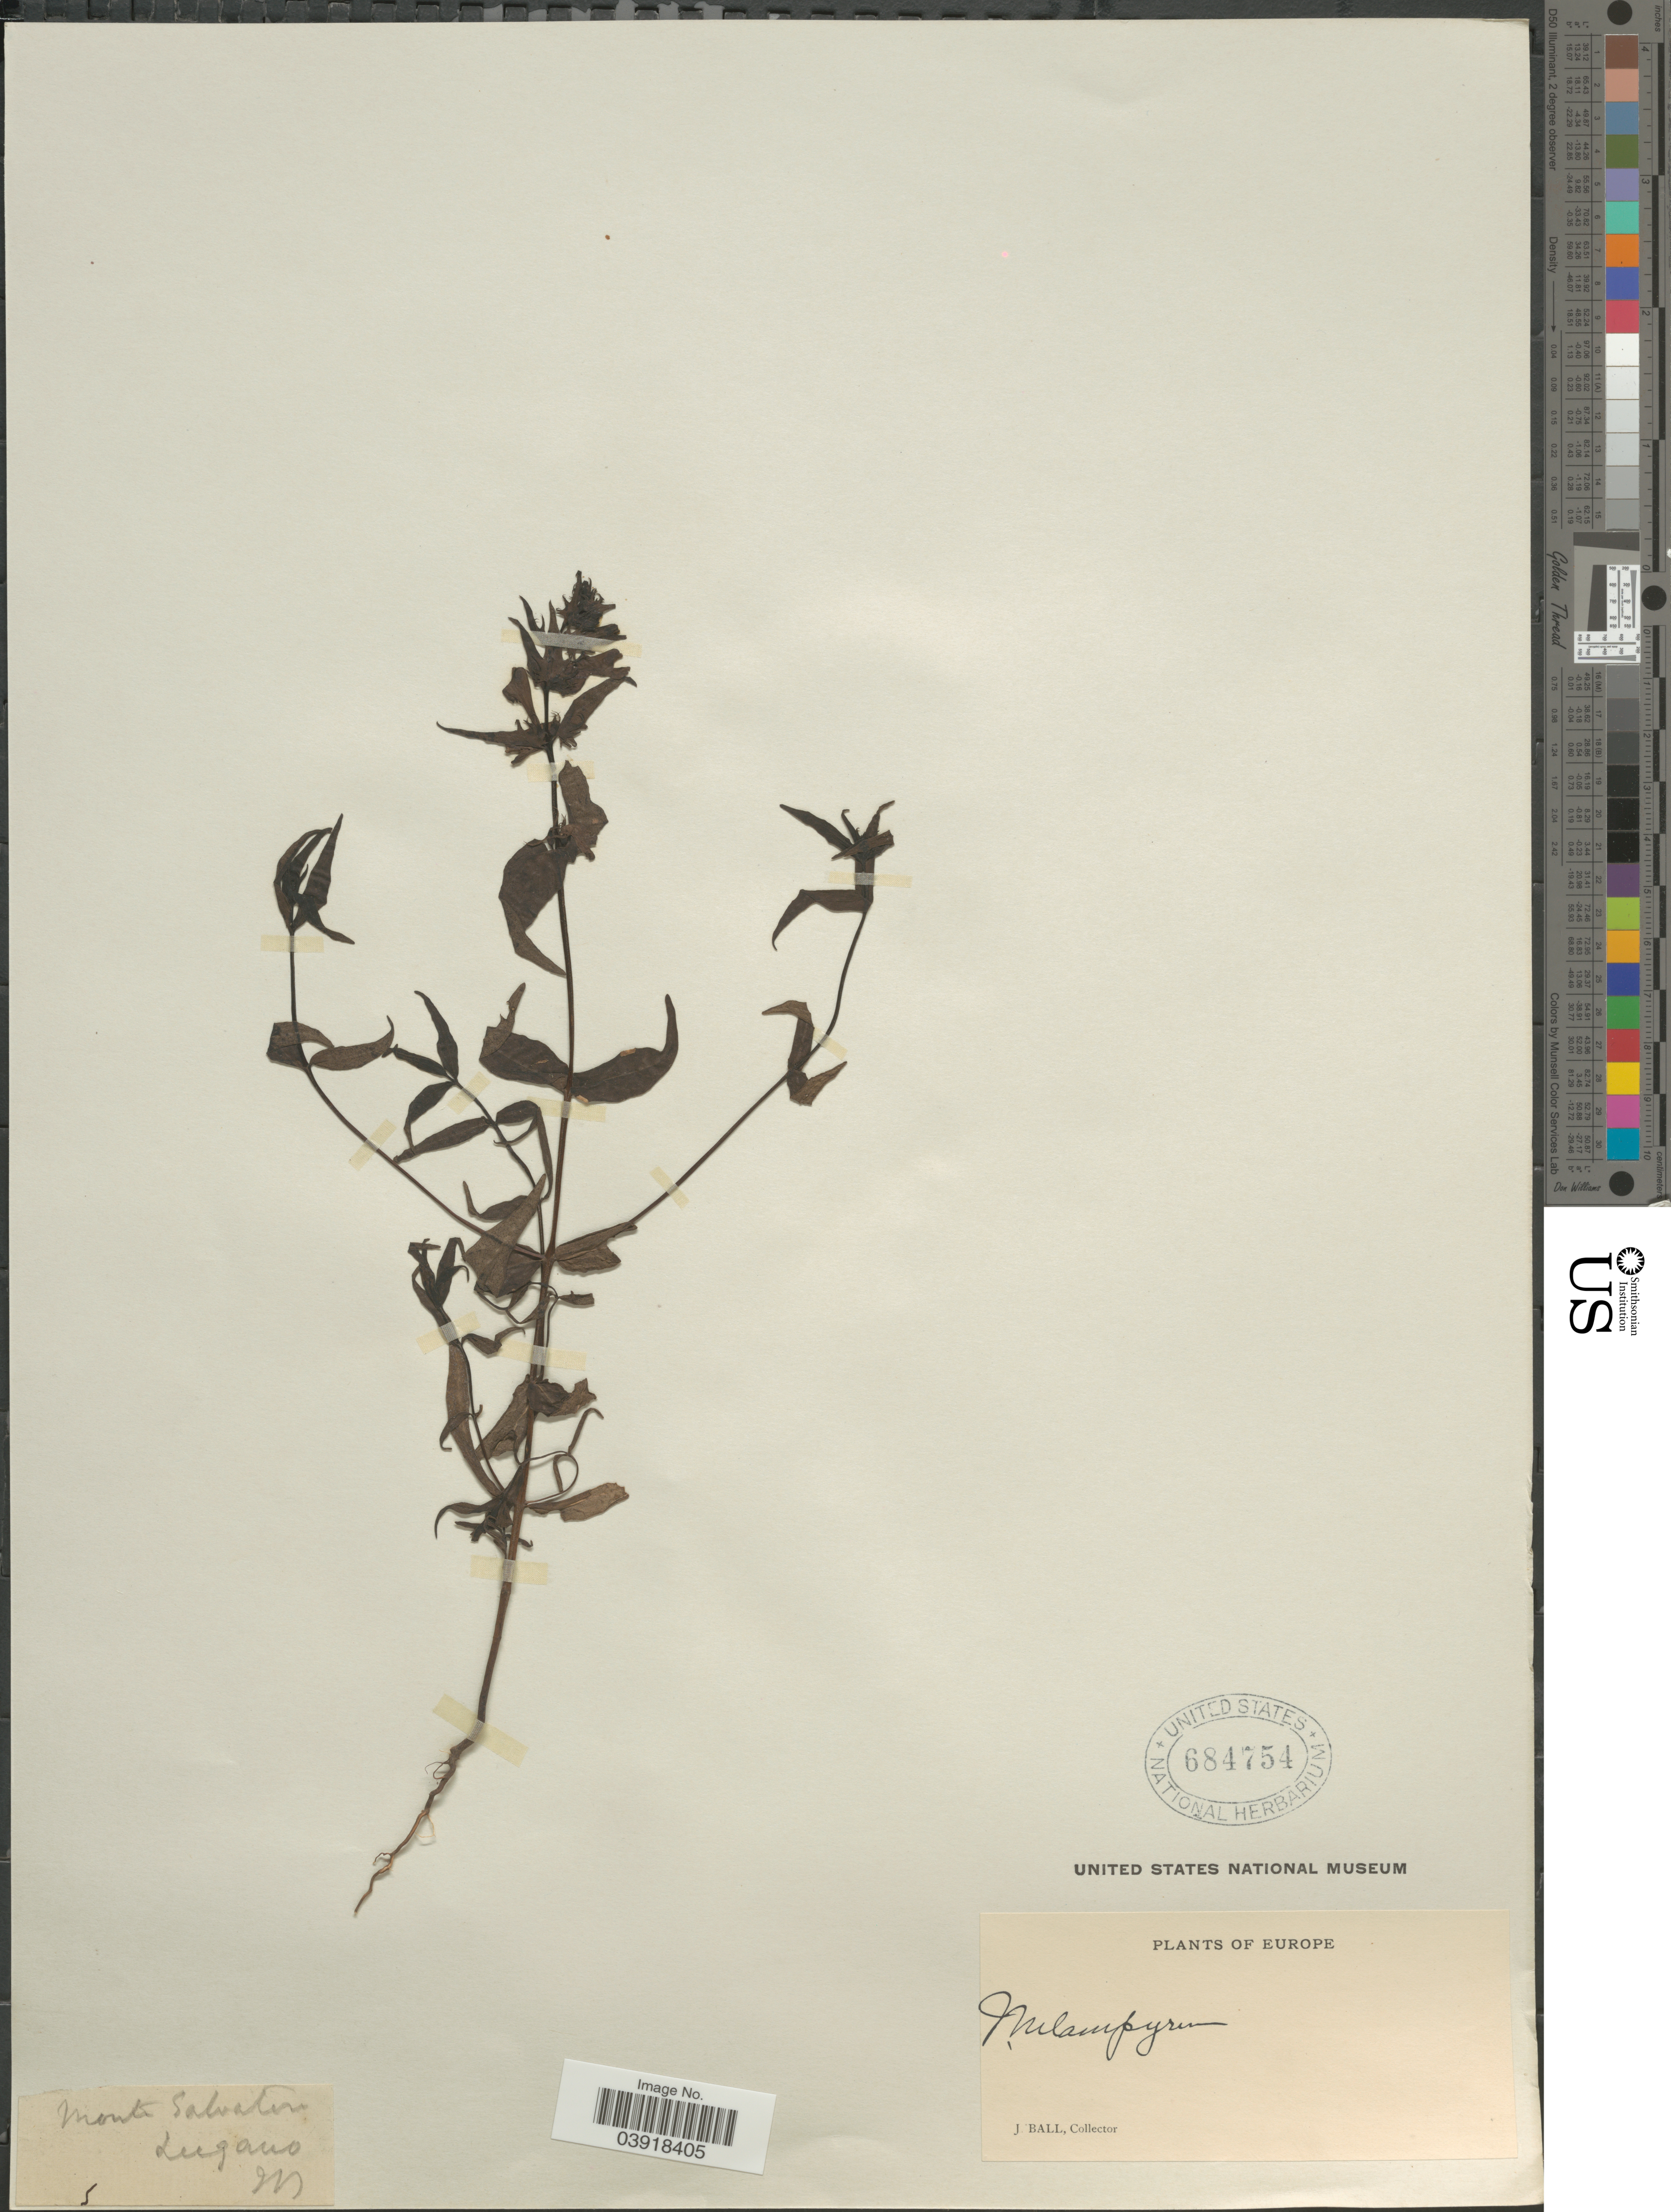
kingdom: Plantae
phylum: Tracheophyta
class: Magnoliopsida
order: Lamiales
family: Orobanchaceae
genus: Melampyrum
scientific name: Melampyrum sp.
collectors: J. Ball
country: Switzerland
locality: Mont Salvatore. Lugano. Europe.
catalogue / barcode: US 684754